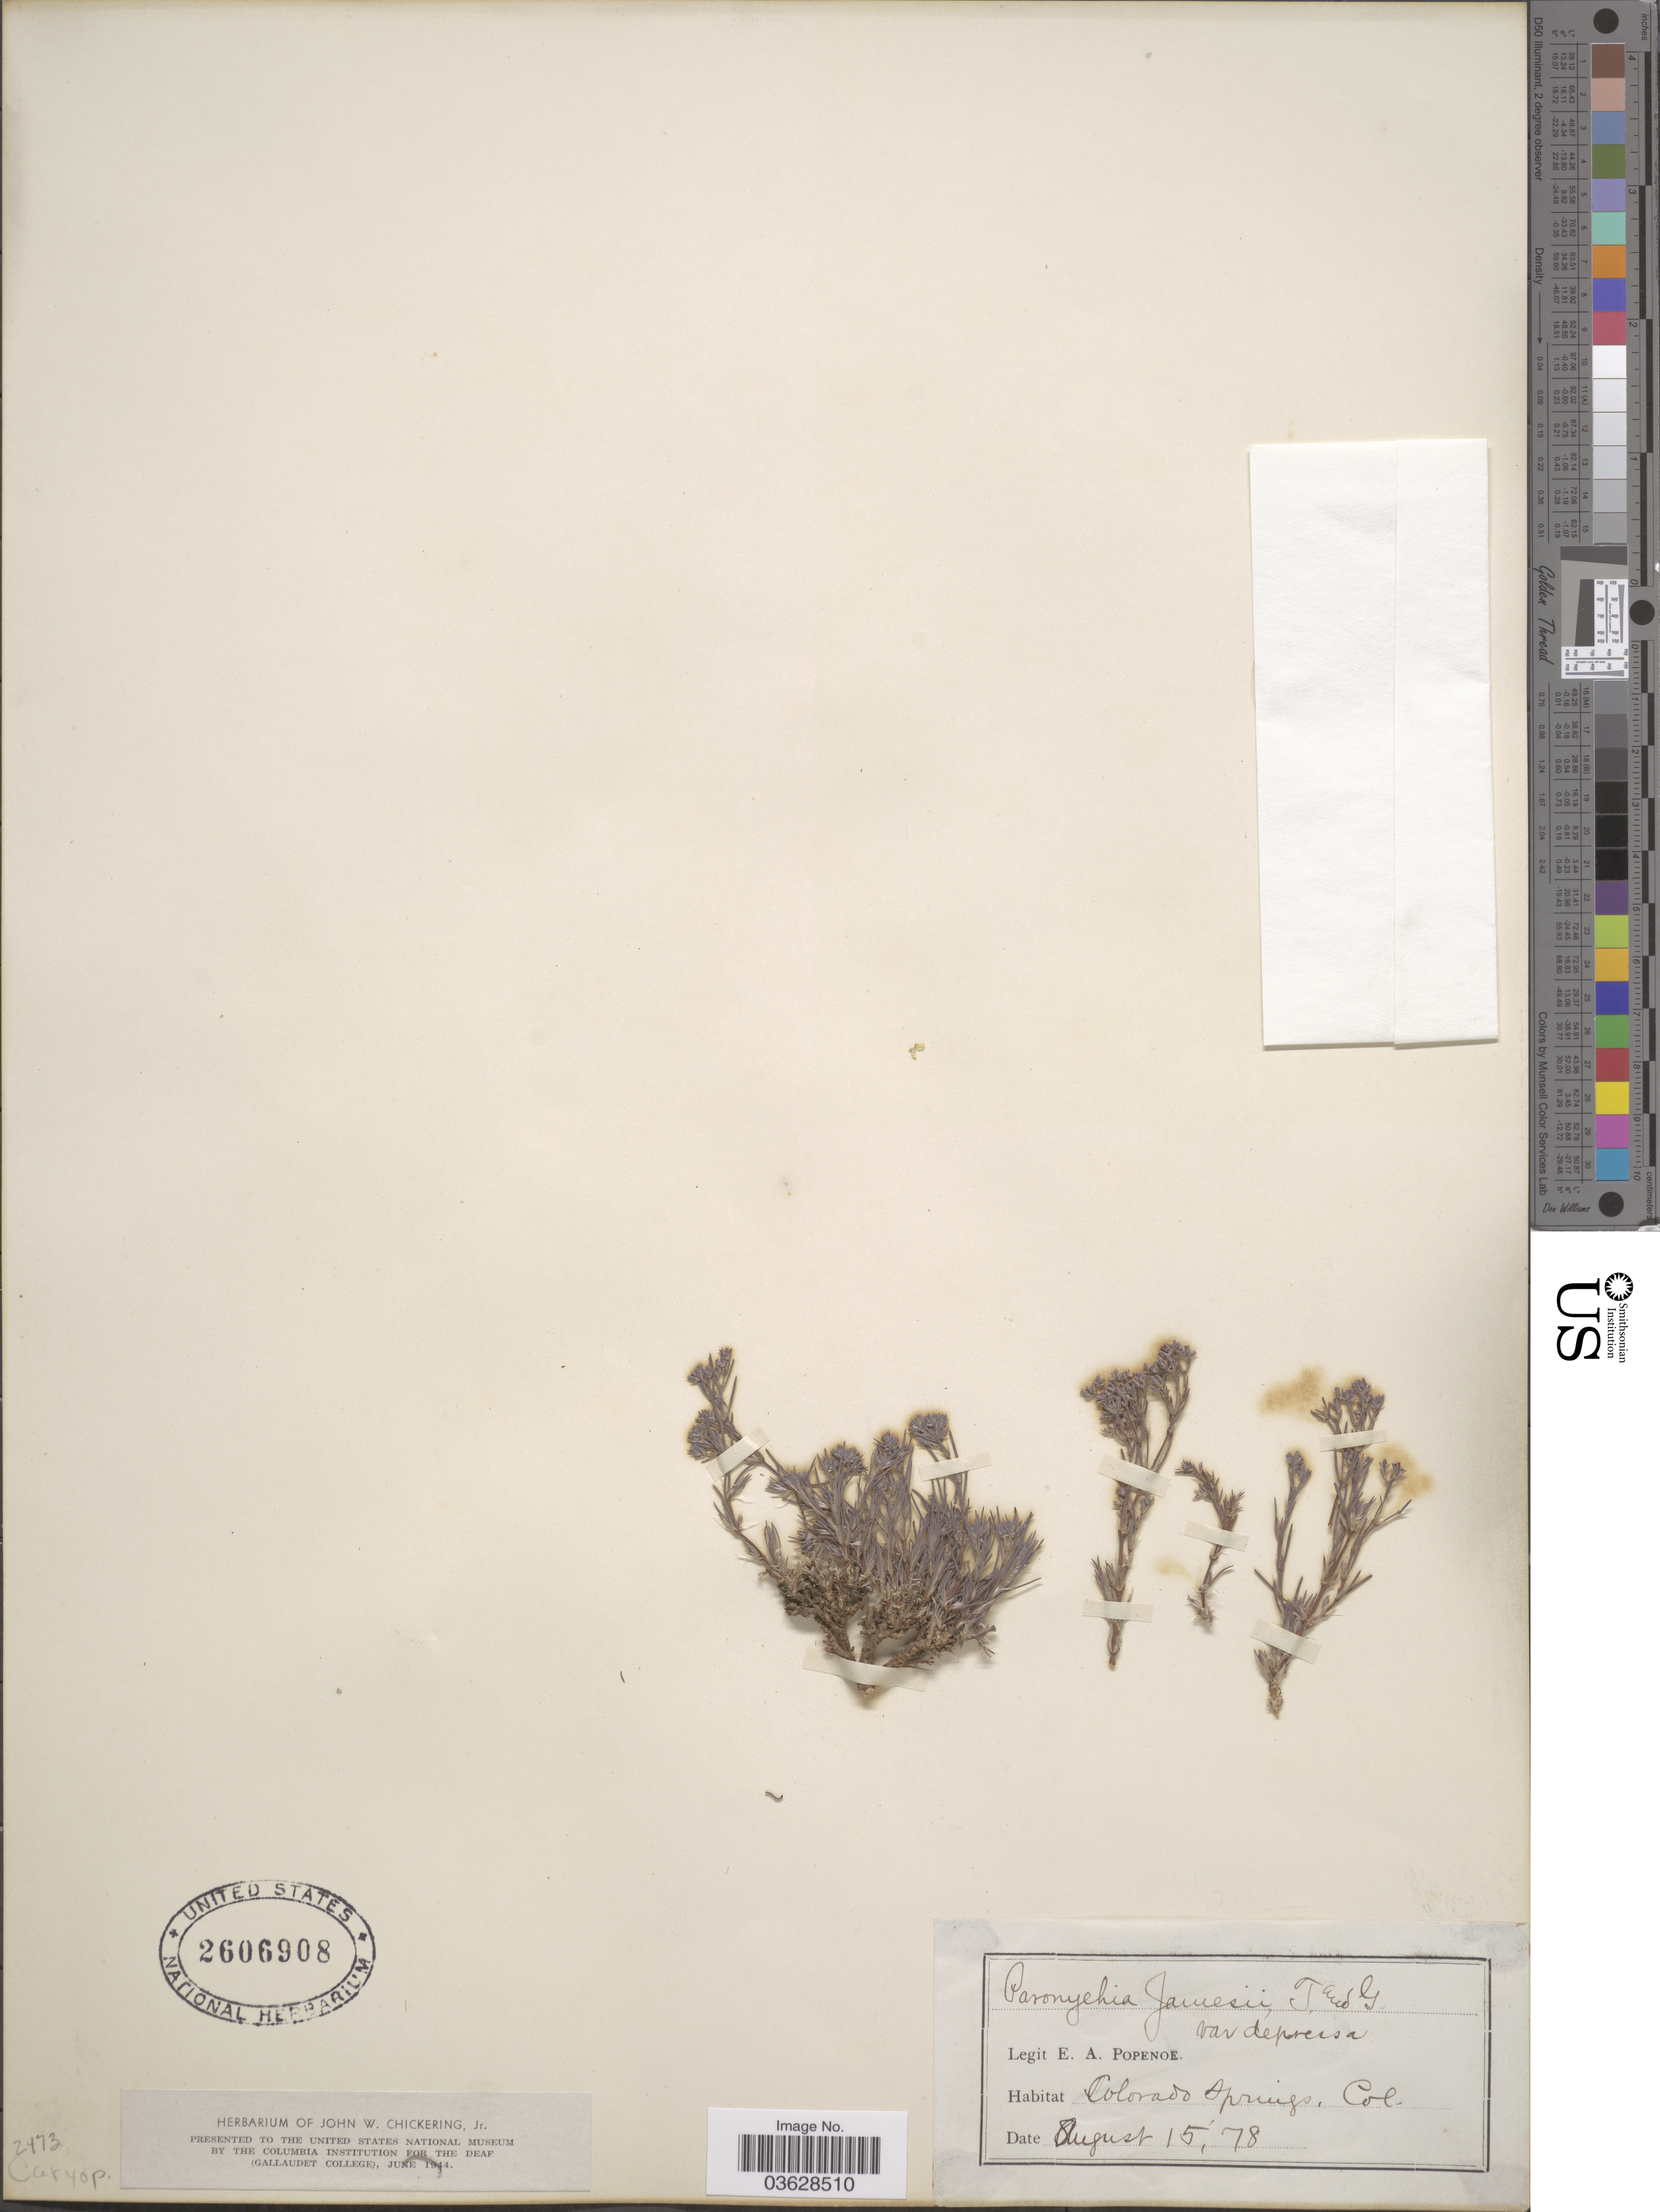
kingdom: Plantae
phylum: Tracheophyta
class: Magnoliopsida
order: Caryophyllales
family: Caryophyllaceae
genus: Paronychia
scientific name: Paronychia jamesii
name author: Torr. & A. Gray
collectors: E. A. Popenoe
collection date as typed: Transcribed d/m/y: 15/8/78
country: United States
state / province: Colorado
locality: Colorado Springs.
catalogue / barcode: US 2606908